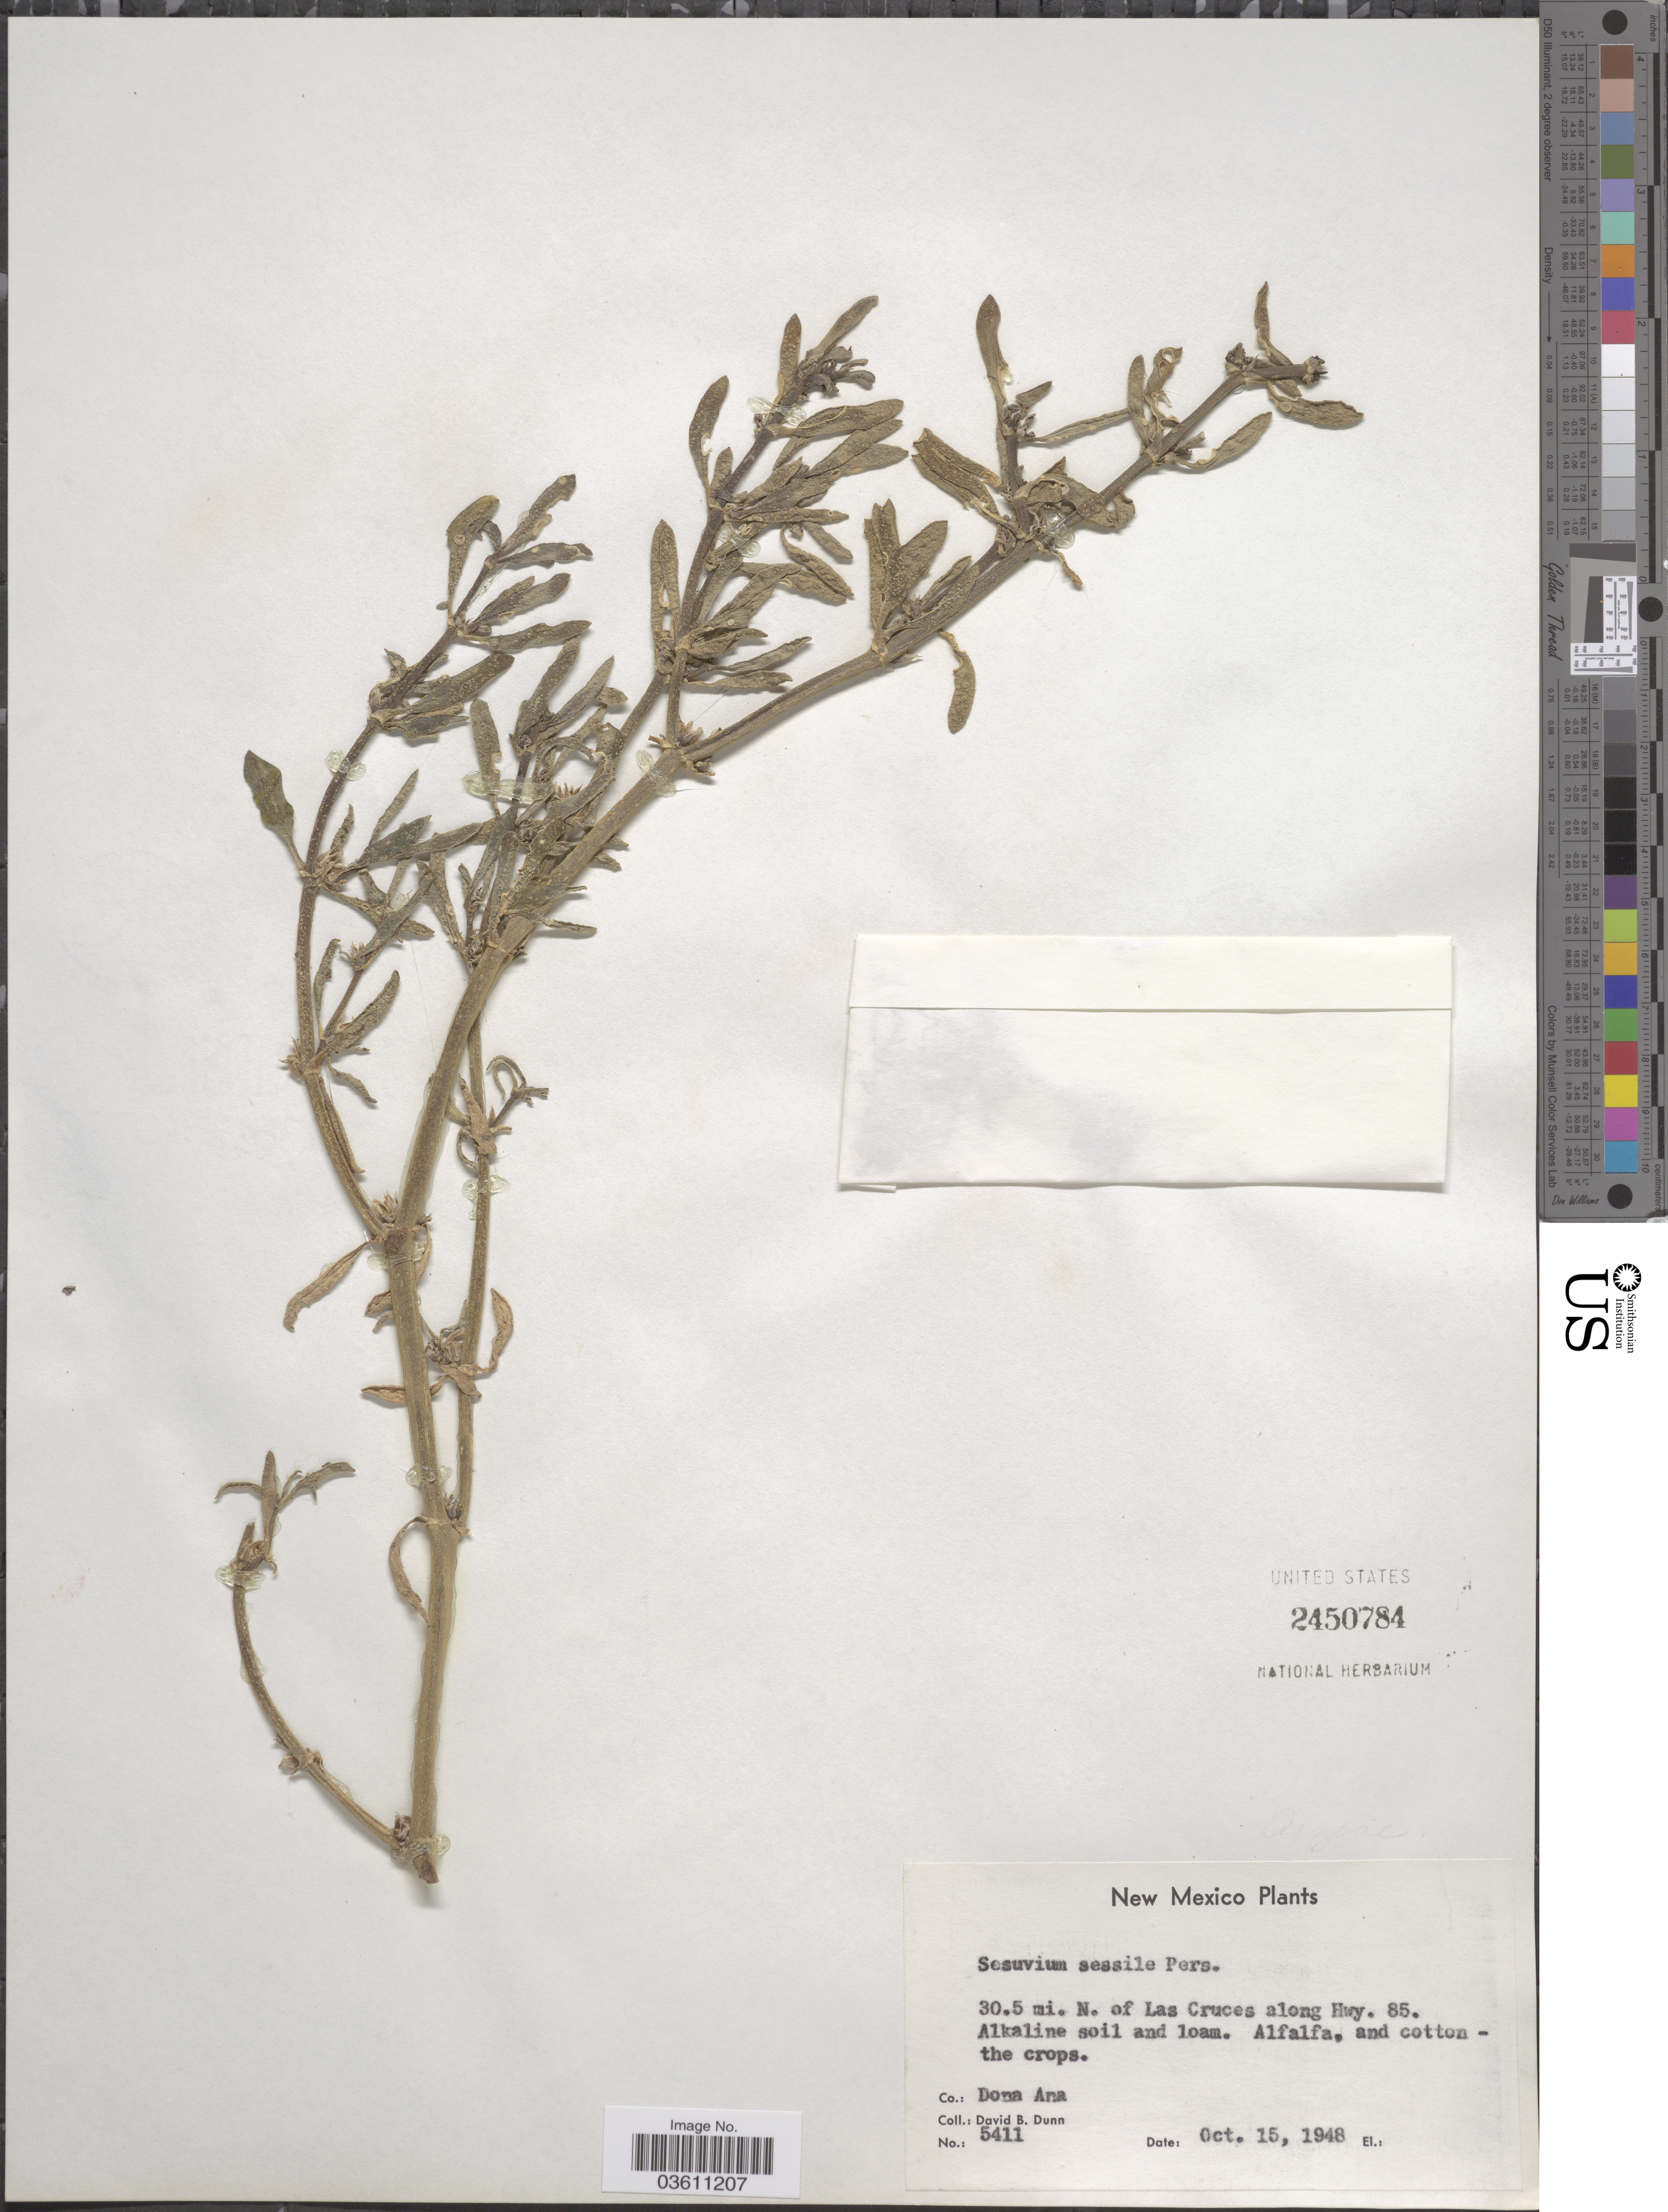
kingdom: Plantae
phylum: Tracheophyta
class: Magnoliopsida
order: Caryophyllales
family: Aizoaceae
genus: Sesuvium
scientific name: Sesuvium revolutifolium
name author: Ortega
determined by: Strong, Mark T., (BOT), Smithsonian Institution - National Museum of Natural History (UNITED STATES)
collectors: D. B. Dunn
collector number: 5411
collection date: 1948-10-15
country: United States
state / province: New Mexico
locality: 30.5 mi. N. of Las Cruces along Hwy. 85. Co.: Dona Ana.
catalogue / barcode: US 2450784